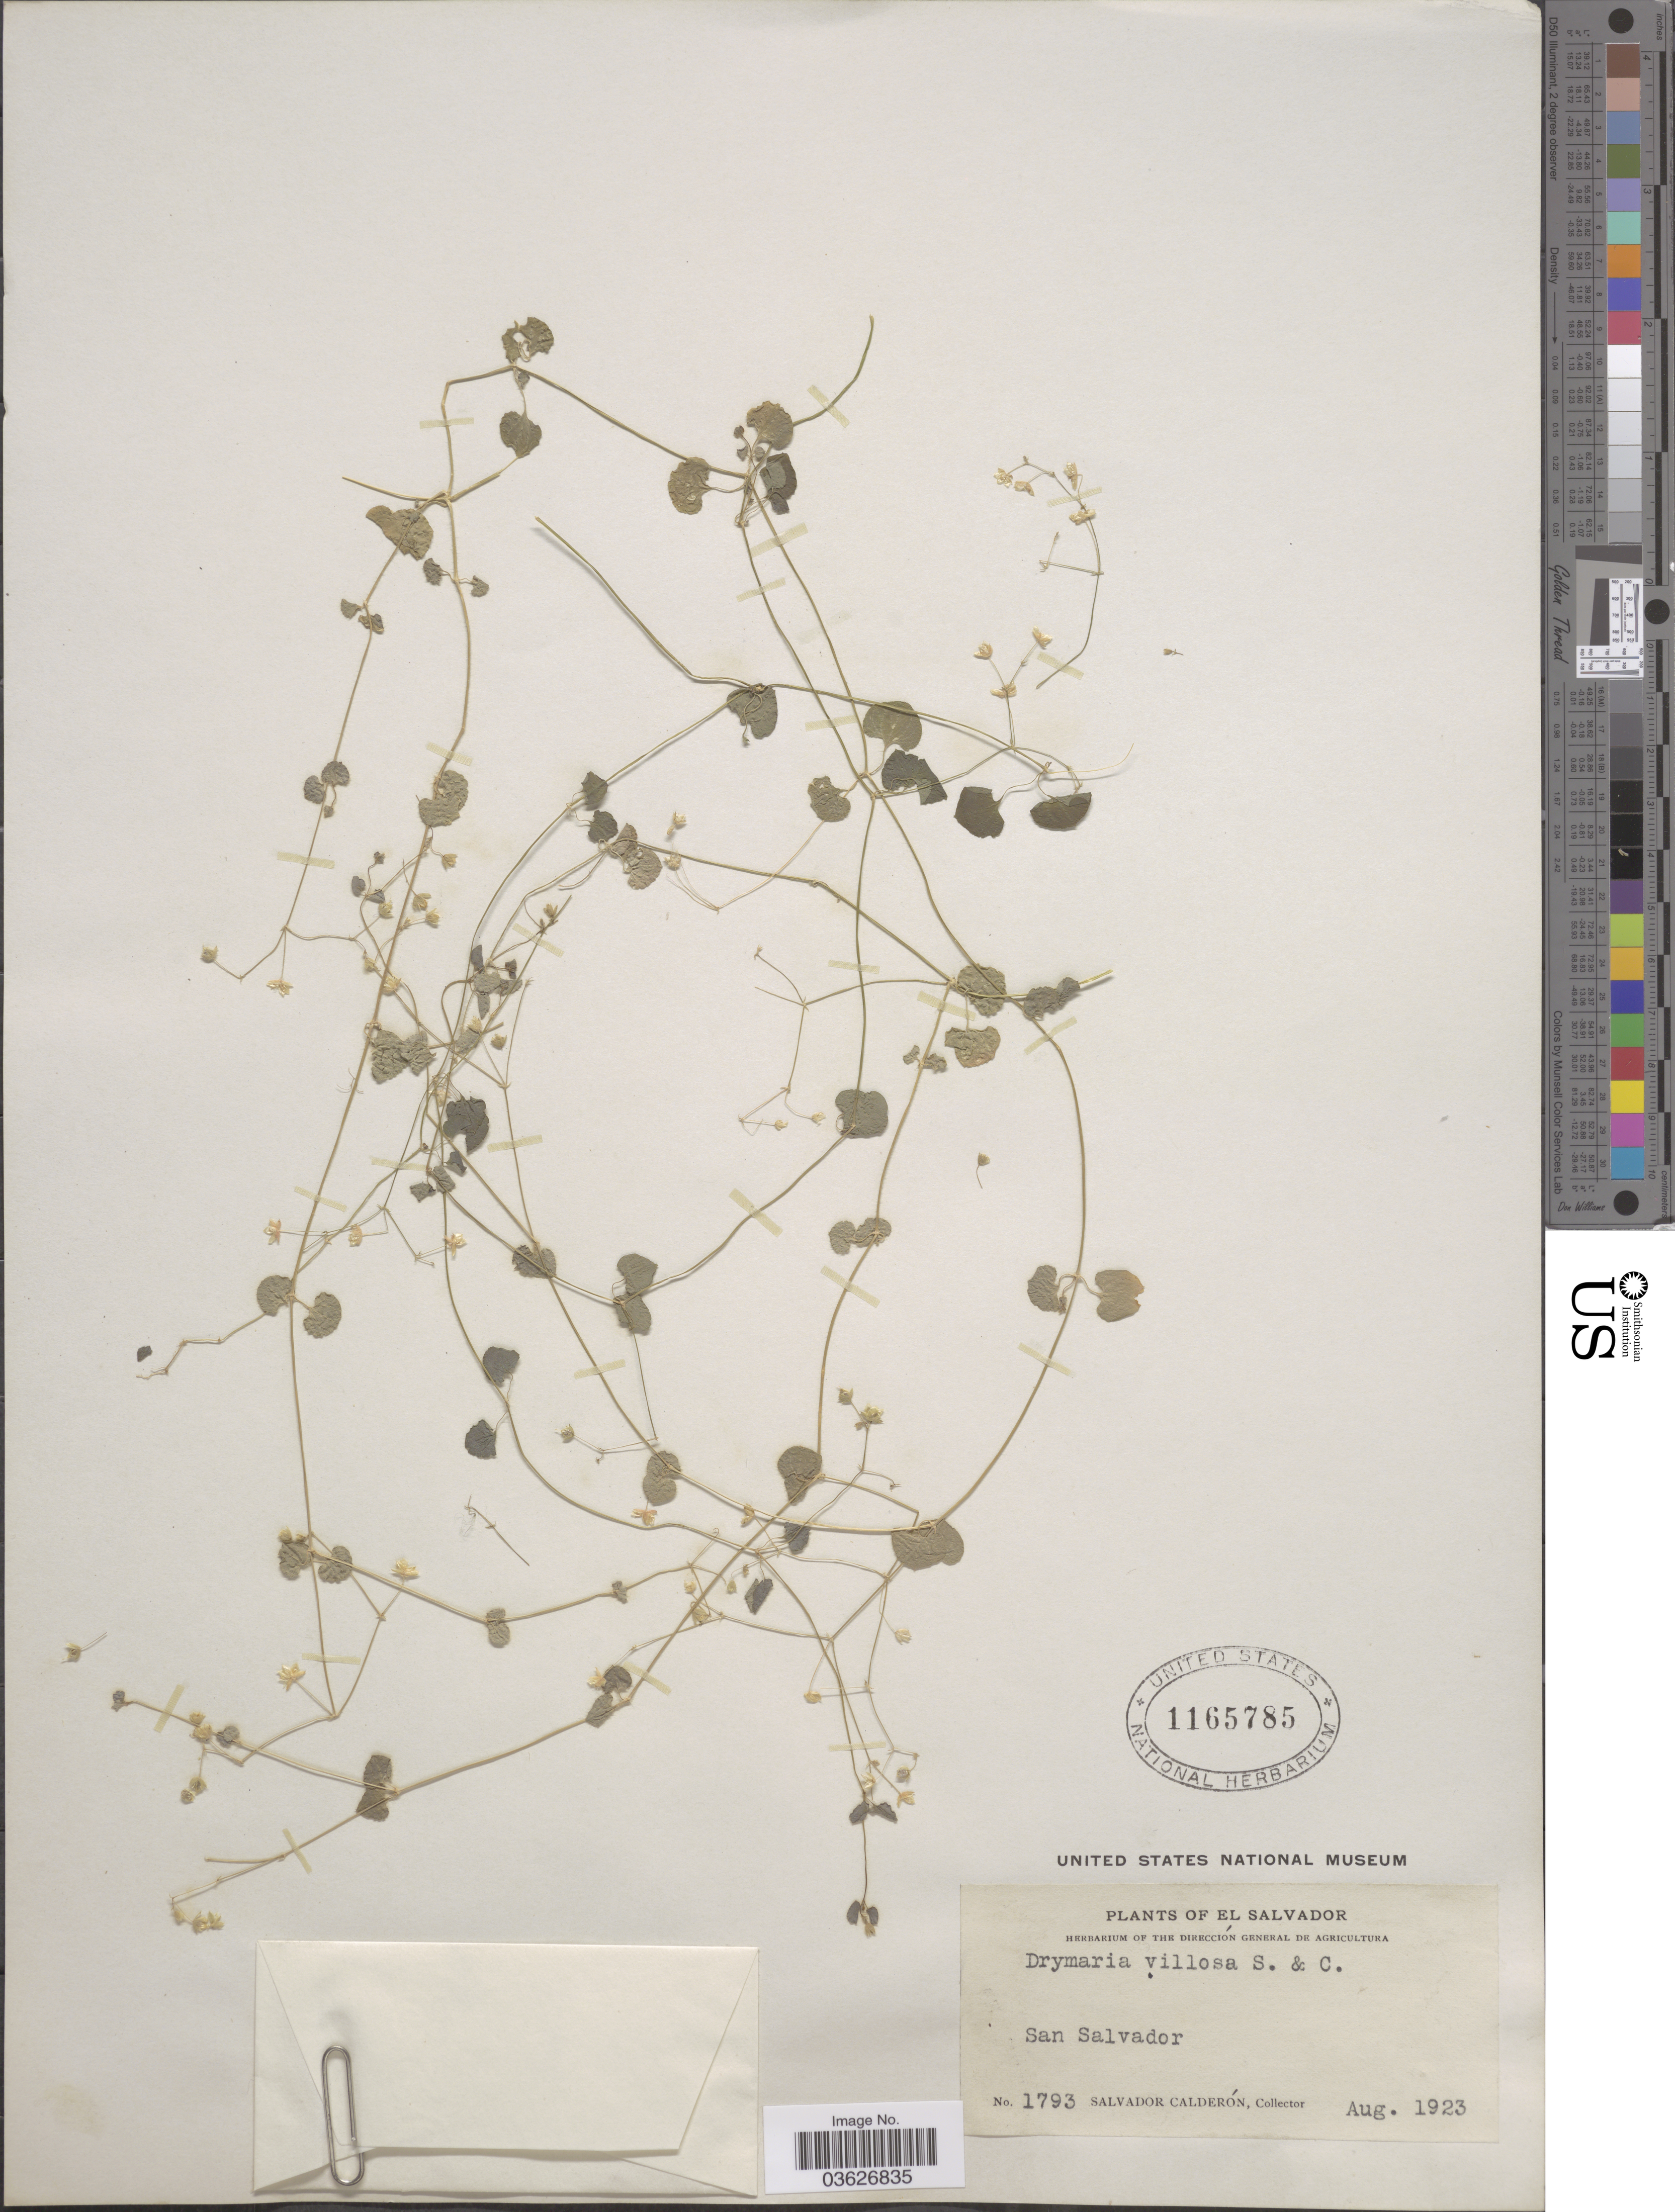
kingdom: Plantae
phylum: Tracheophyta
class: Magnoliopsida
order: Caryophyllales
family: Caryophyllaceae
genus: Drymaria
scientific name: Drymaria villosa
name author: Cham. & Schltdl.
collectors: S. Calderón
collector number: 1793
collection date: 1923-08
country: El Salvador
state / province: San Salvador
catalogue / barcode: US 1165785